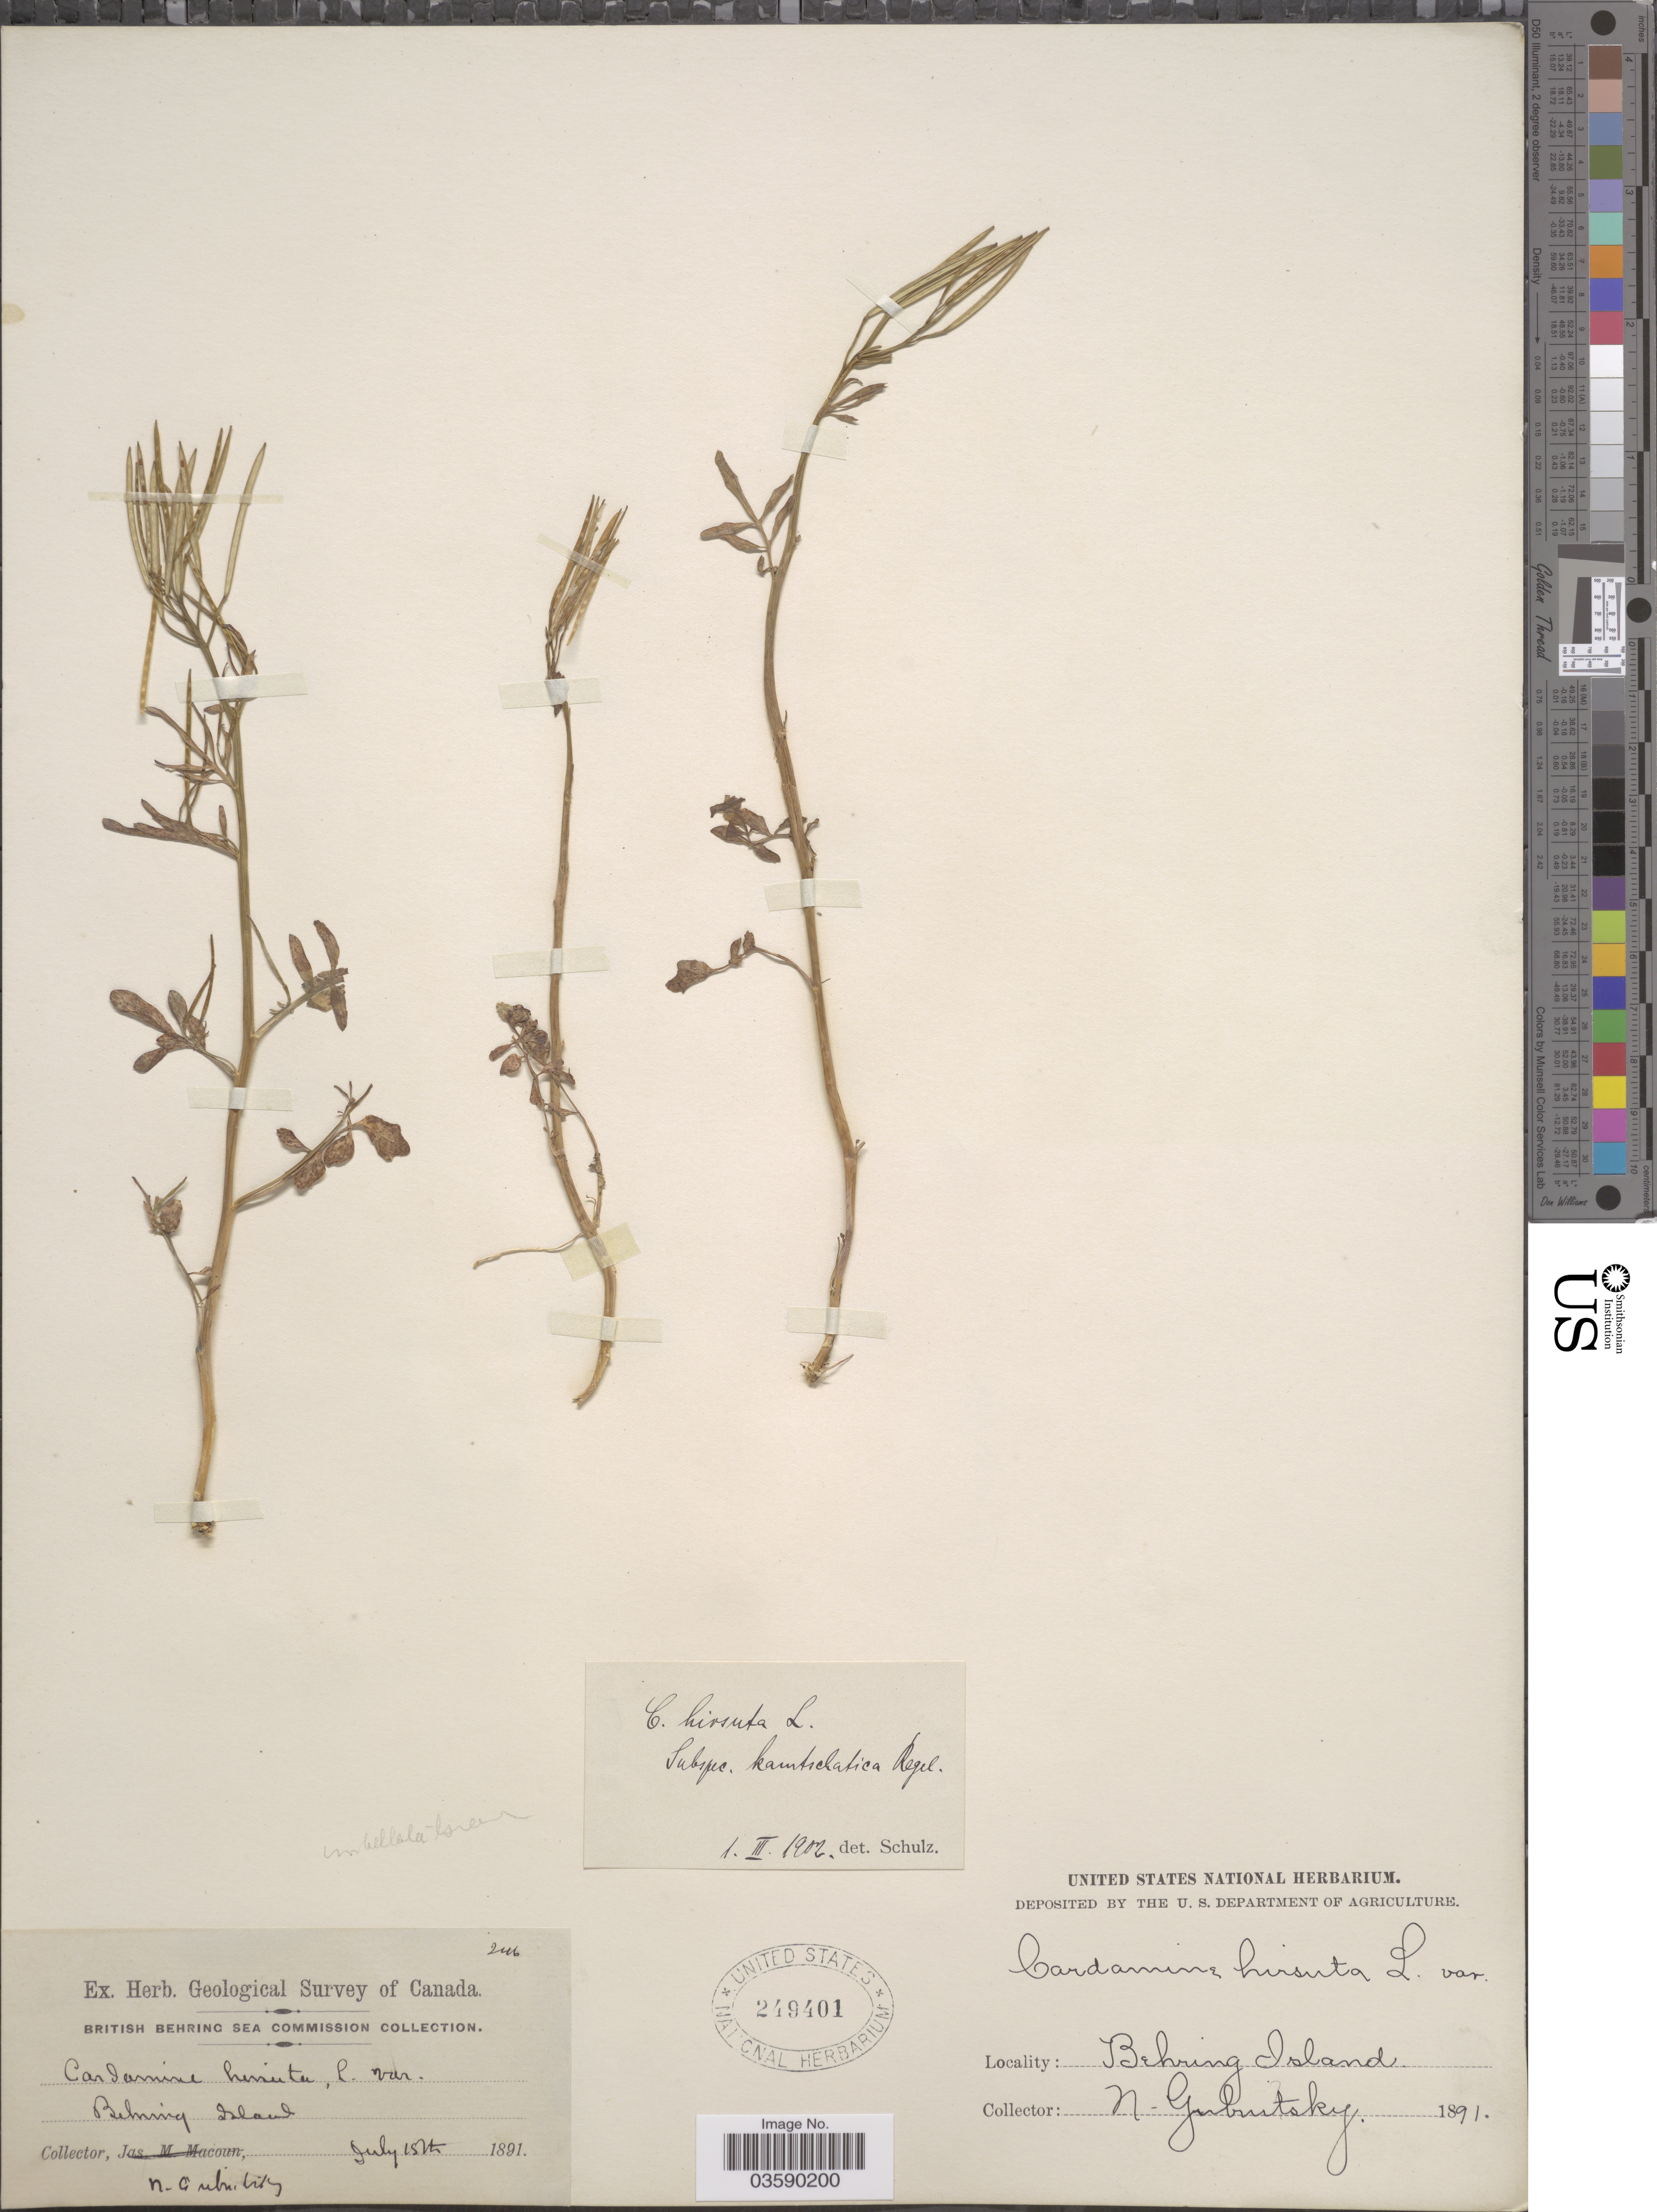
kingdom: Plantae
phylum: Tracheophyta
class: Magnoliopsida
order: Brassicales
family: Brassicaceae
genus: Cardamine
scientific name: Cardamine umbellata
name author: Greene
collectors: N. Gribnitsky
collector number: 246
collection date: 1891-07-15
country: Canada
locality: Behring Island.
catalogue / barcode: US 249401